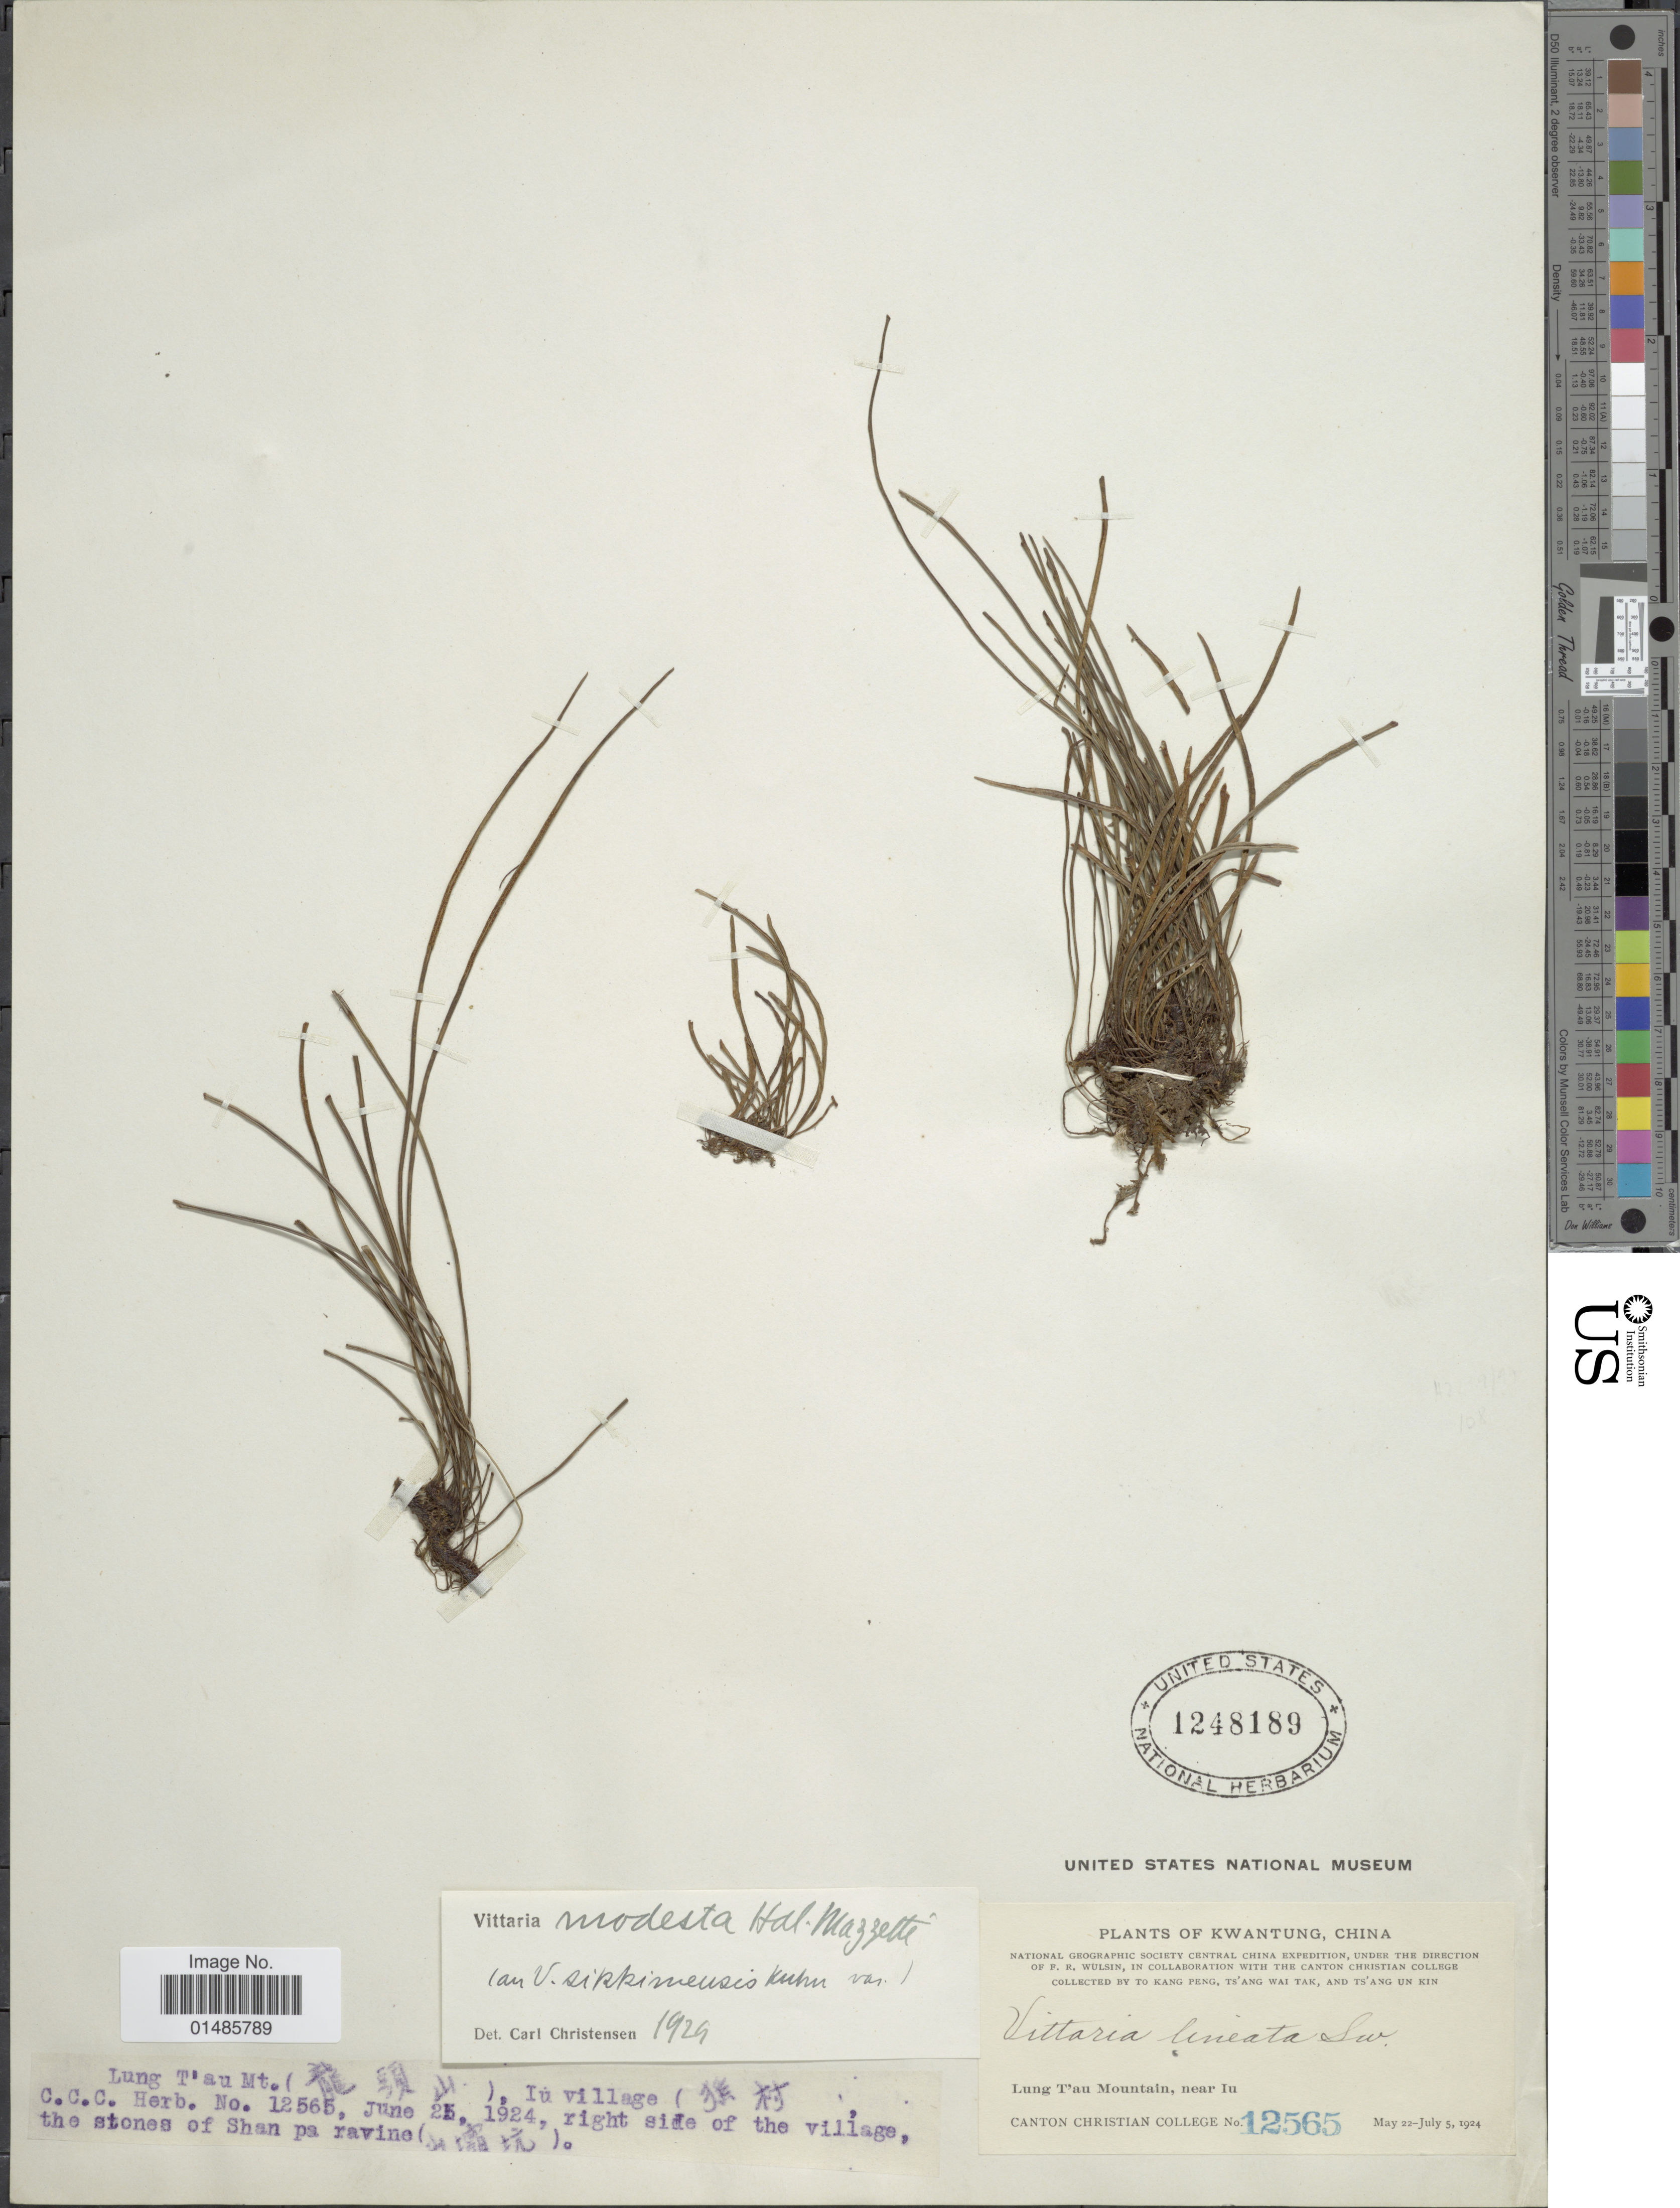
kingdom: Plantae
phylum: Tracheophyta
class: Polypodiopsida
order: Polypodiales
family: Pteridaceae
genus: Haplopteris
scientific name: Haplopteris modesta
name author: (Hand.-Mazz.) E.H. Crane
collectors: Canton Christian College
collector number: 12565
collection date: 1924-06-25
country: China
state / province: Guangdong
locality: Kwangtung. Lung T'au Mountain, near Iu. Right side of the village, the stones of Shan pa ravine (X).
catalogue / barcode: US 1248189